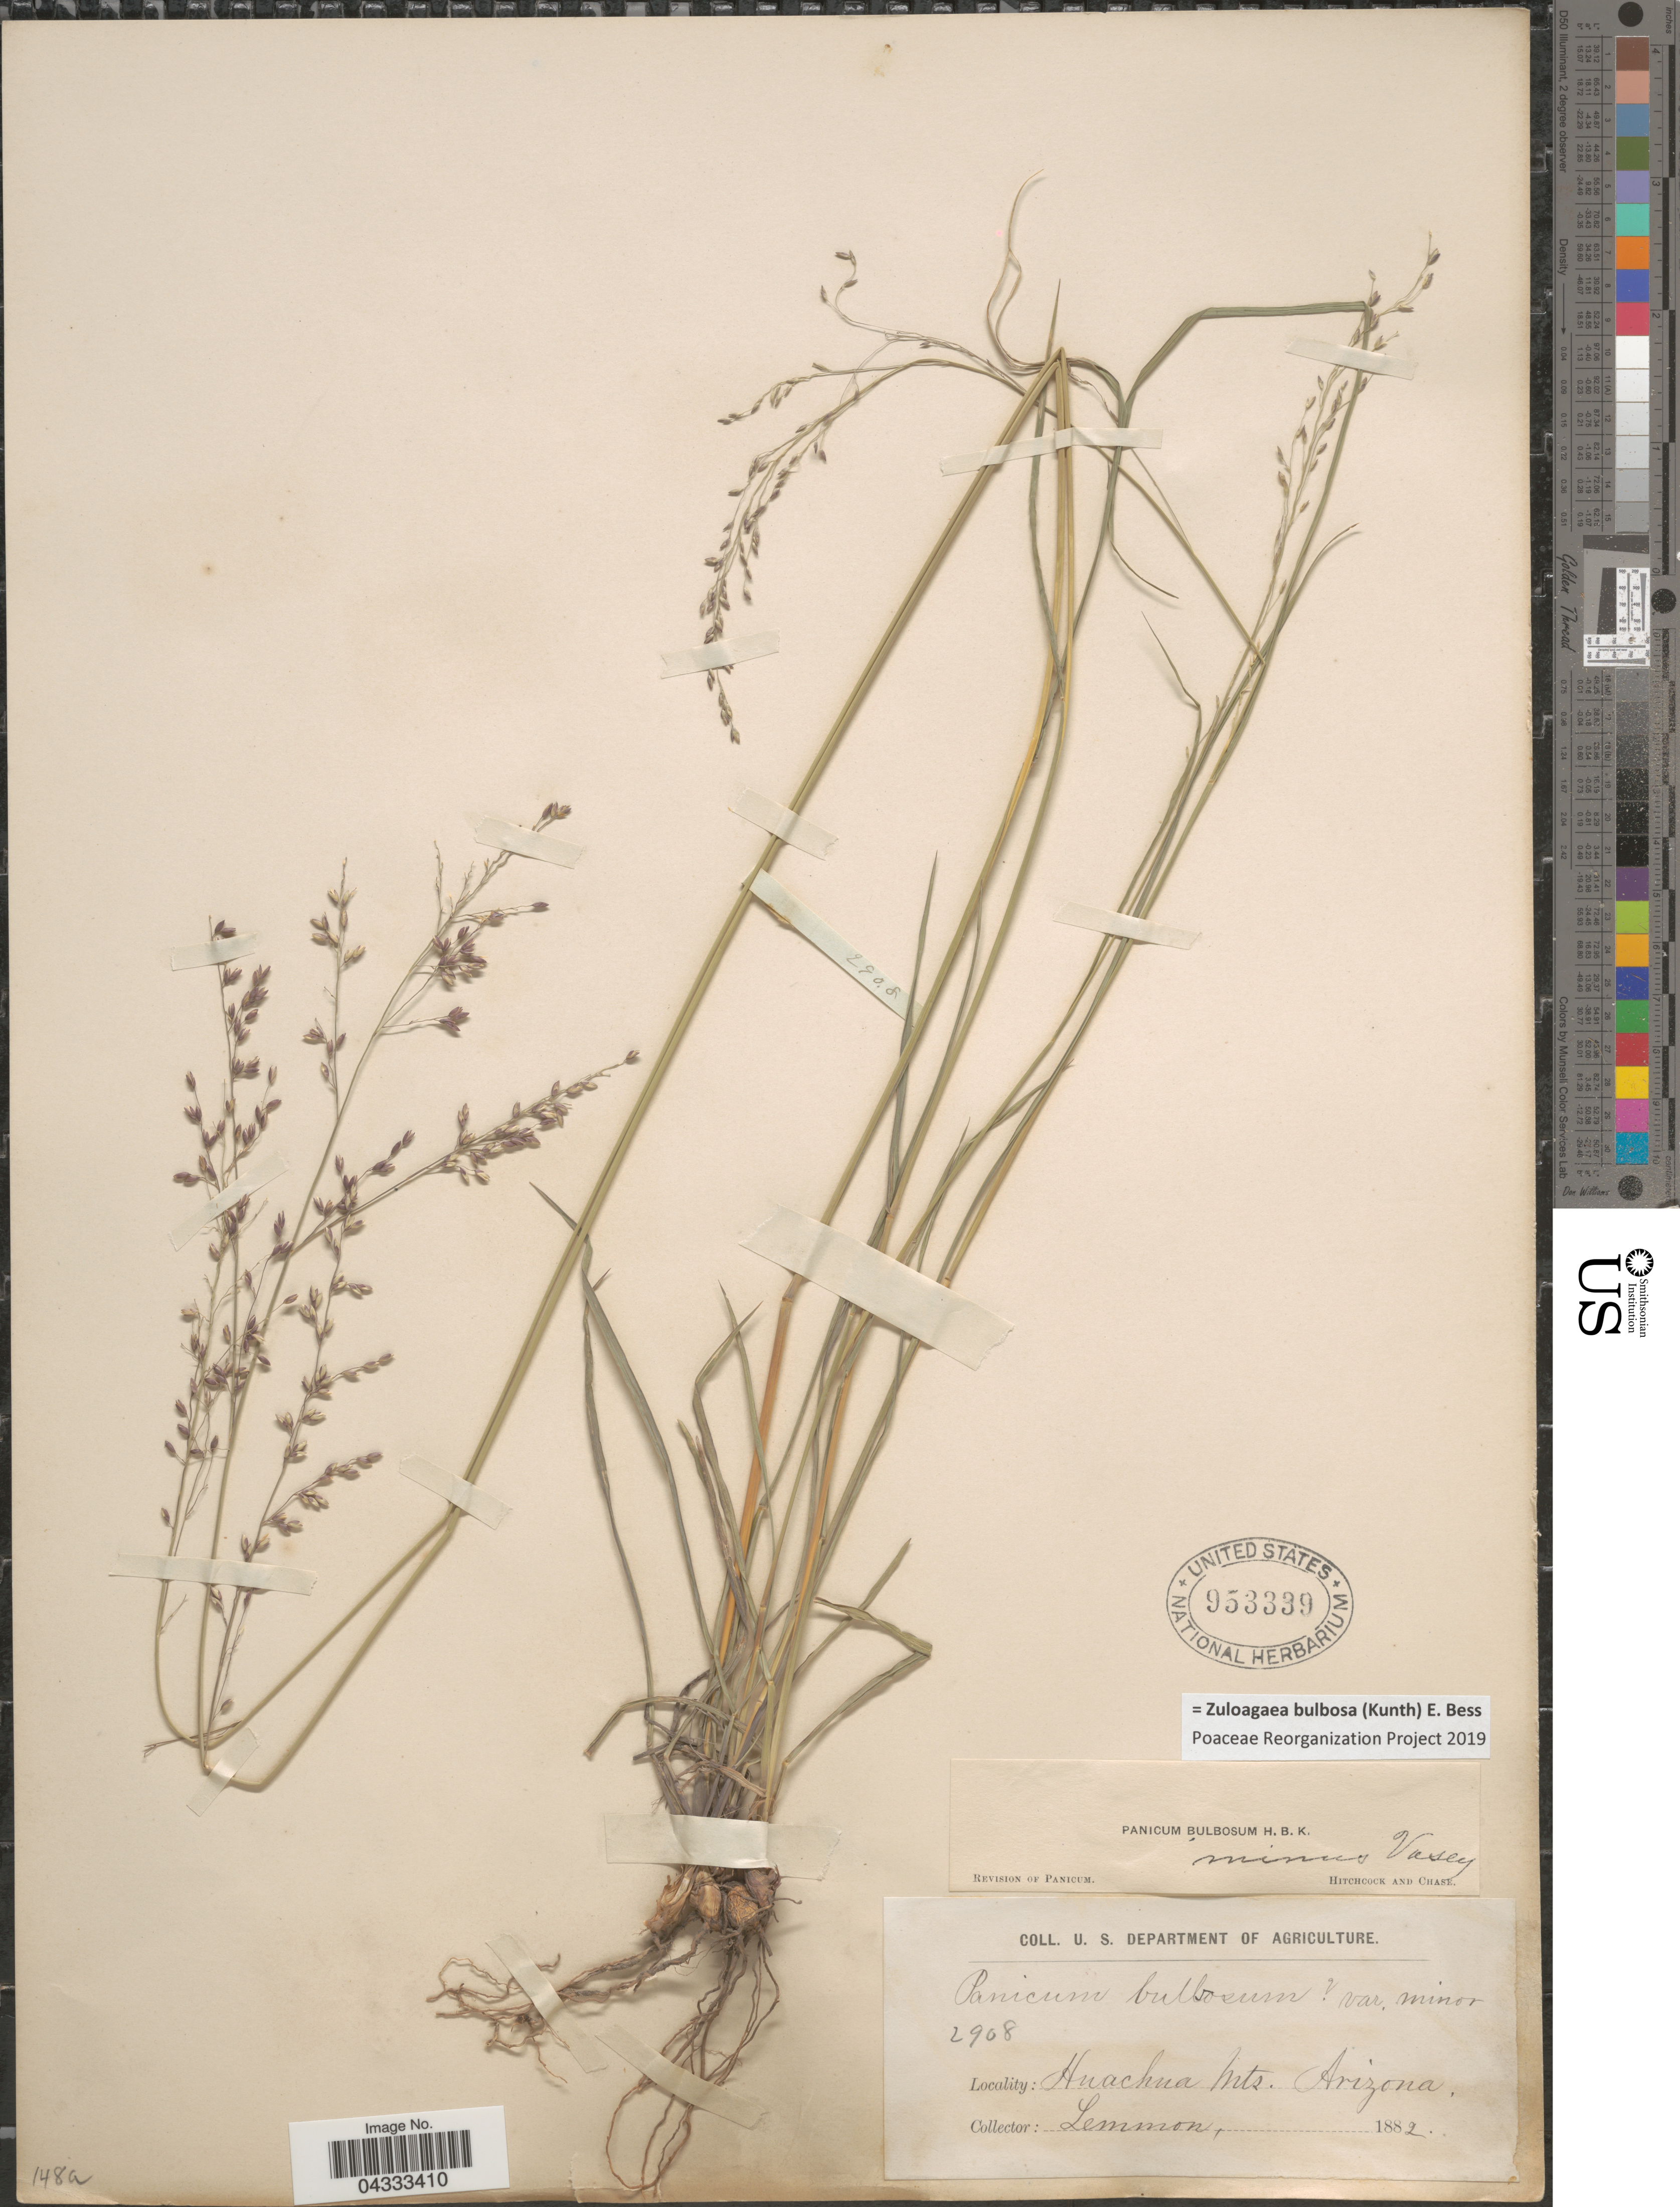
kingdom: Plantae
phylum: Tracheophyta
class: Liliopsida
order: Poales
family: Poaceae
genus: Zuloagaea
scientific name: Zuloagaea bulbosa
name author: (Kunth) E. Bess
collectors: -- Lemmon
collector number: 2908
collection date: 1882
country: United States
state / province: Arizona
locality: Huachua Mts.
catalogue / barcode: US 953339